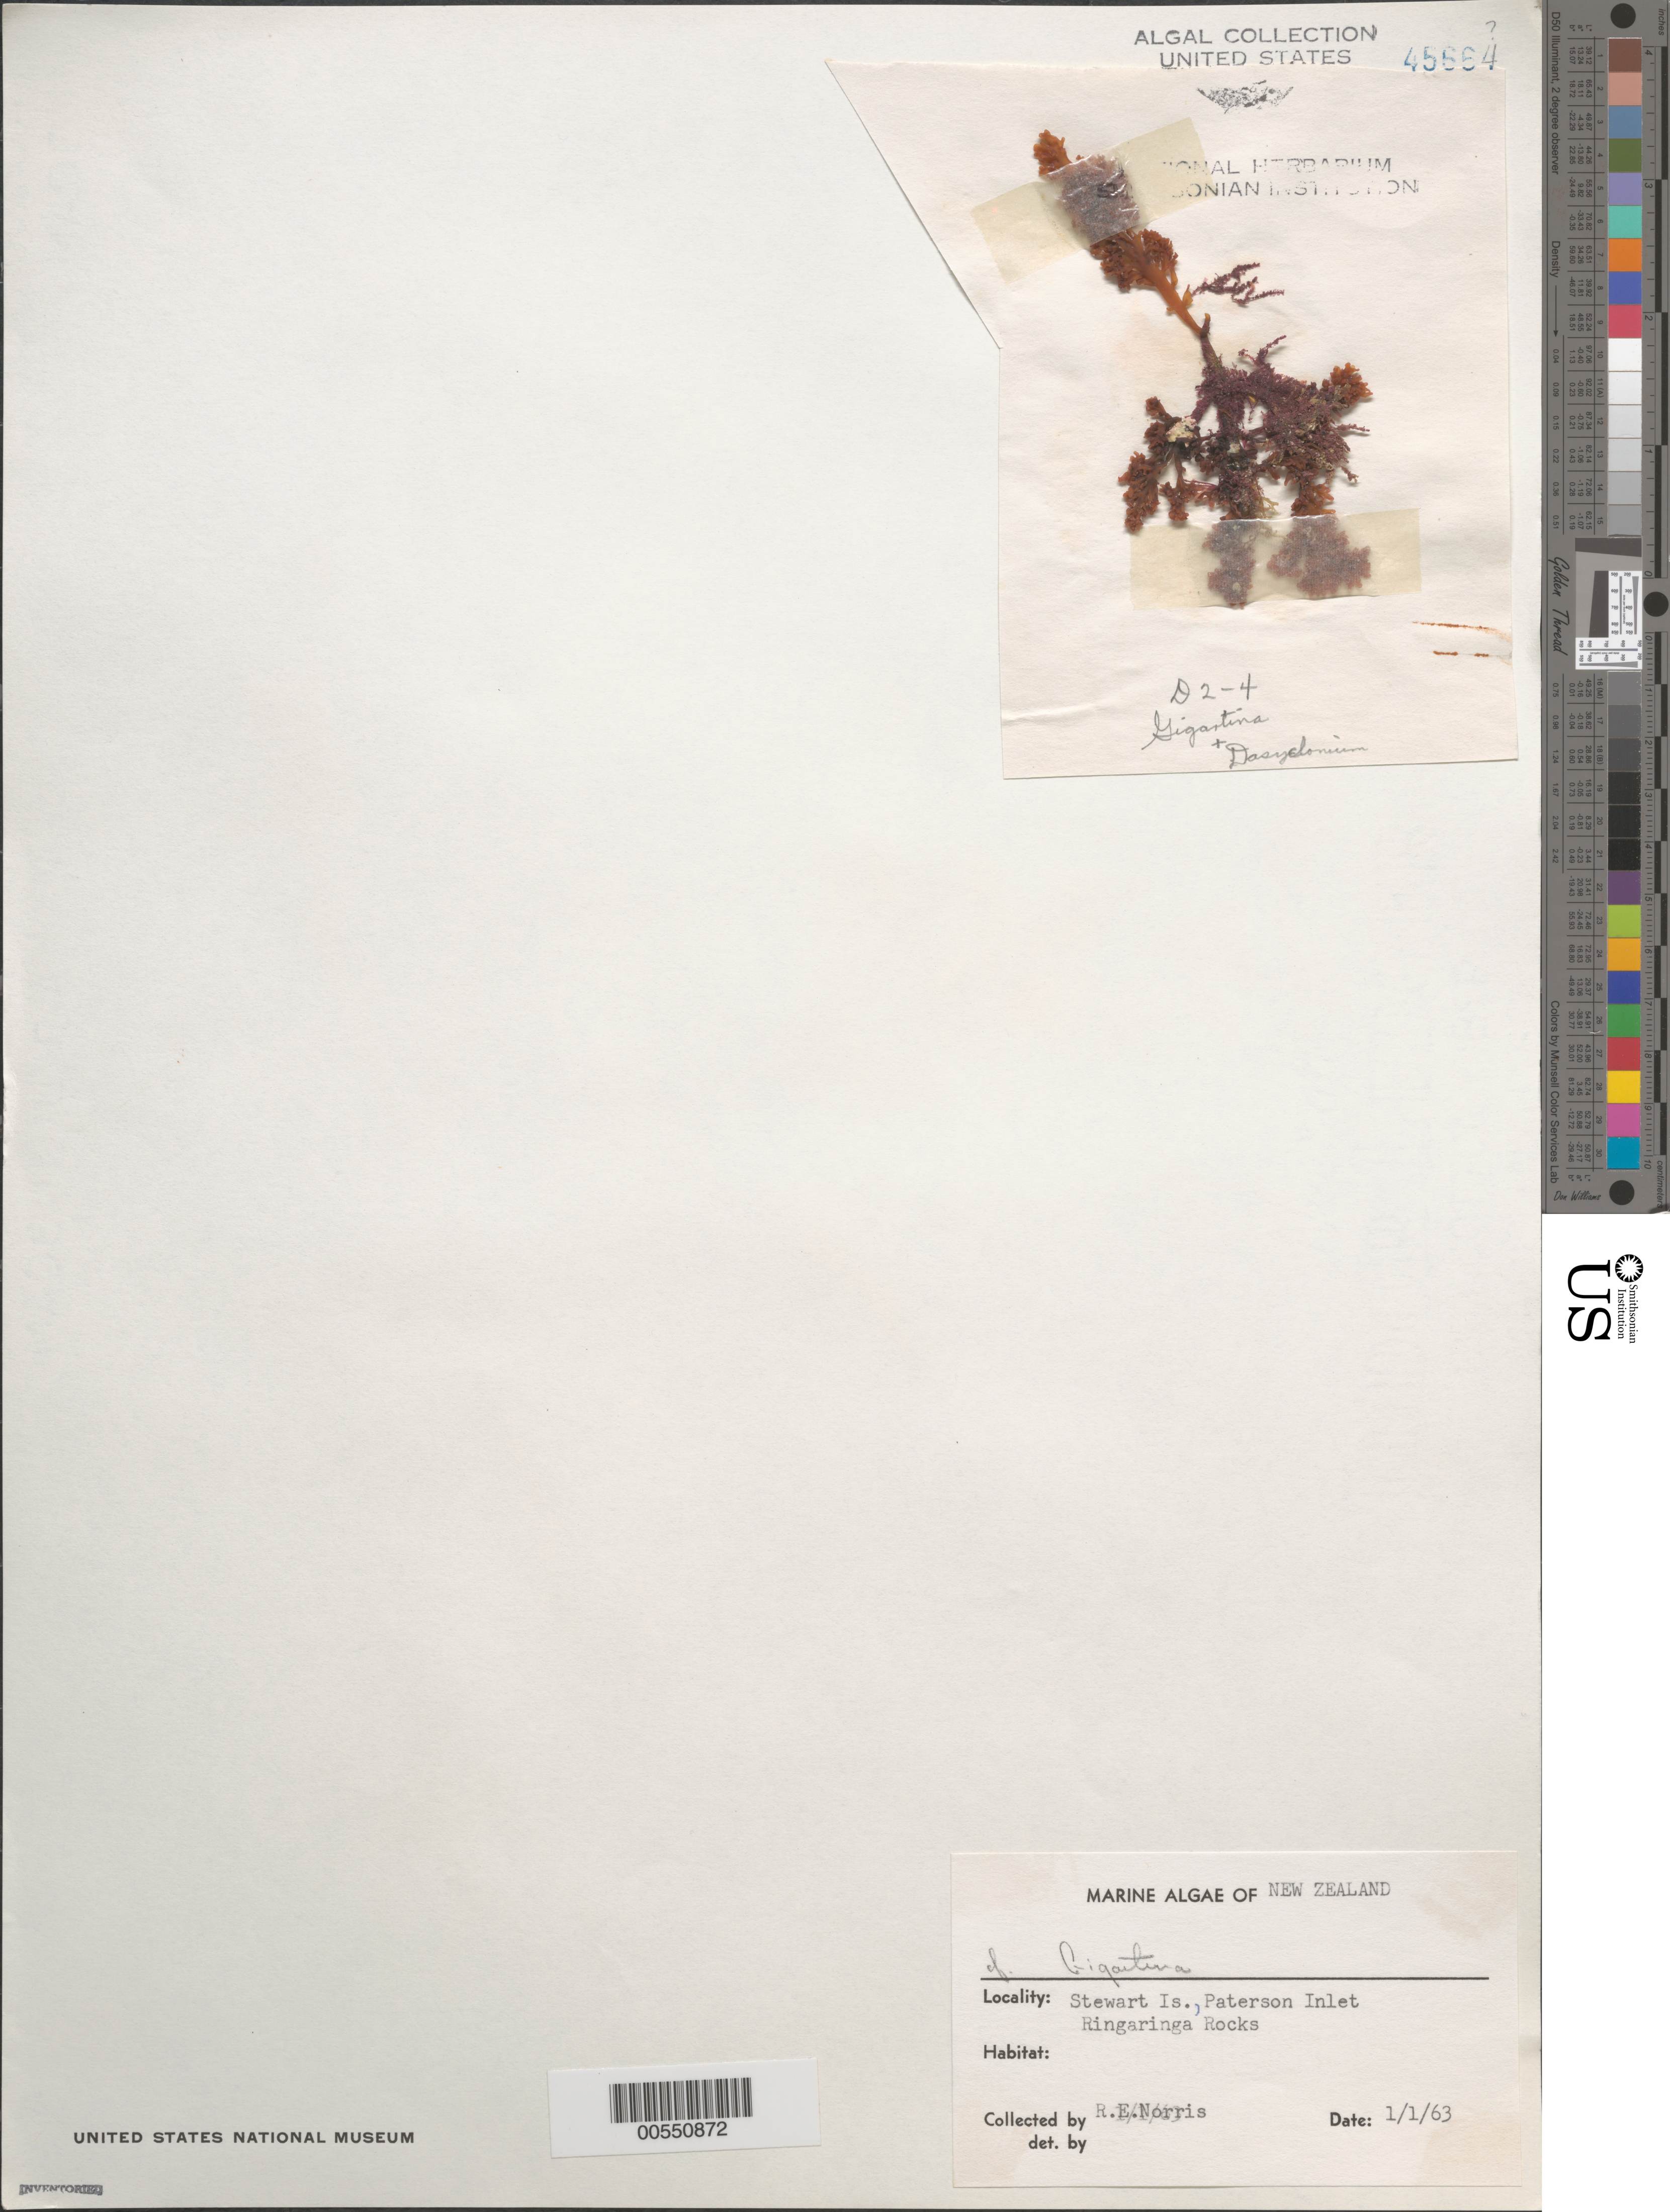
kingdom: Plantae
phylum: Rhodophyta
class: Florideophyceae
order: Gigartinales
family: Gigartinaceae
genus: Gigartina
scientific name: Gigartina sp.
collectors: R. E. Norris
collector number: D2-4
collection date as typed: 01 Jan 1963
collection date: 1963-01-01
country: New Zealand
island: Stewart Island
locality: Paterson Inlet, Ringaringa Rocks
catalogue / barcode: US 45664